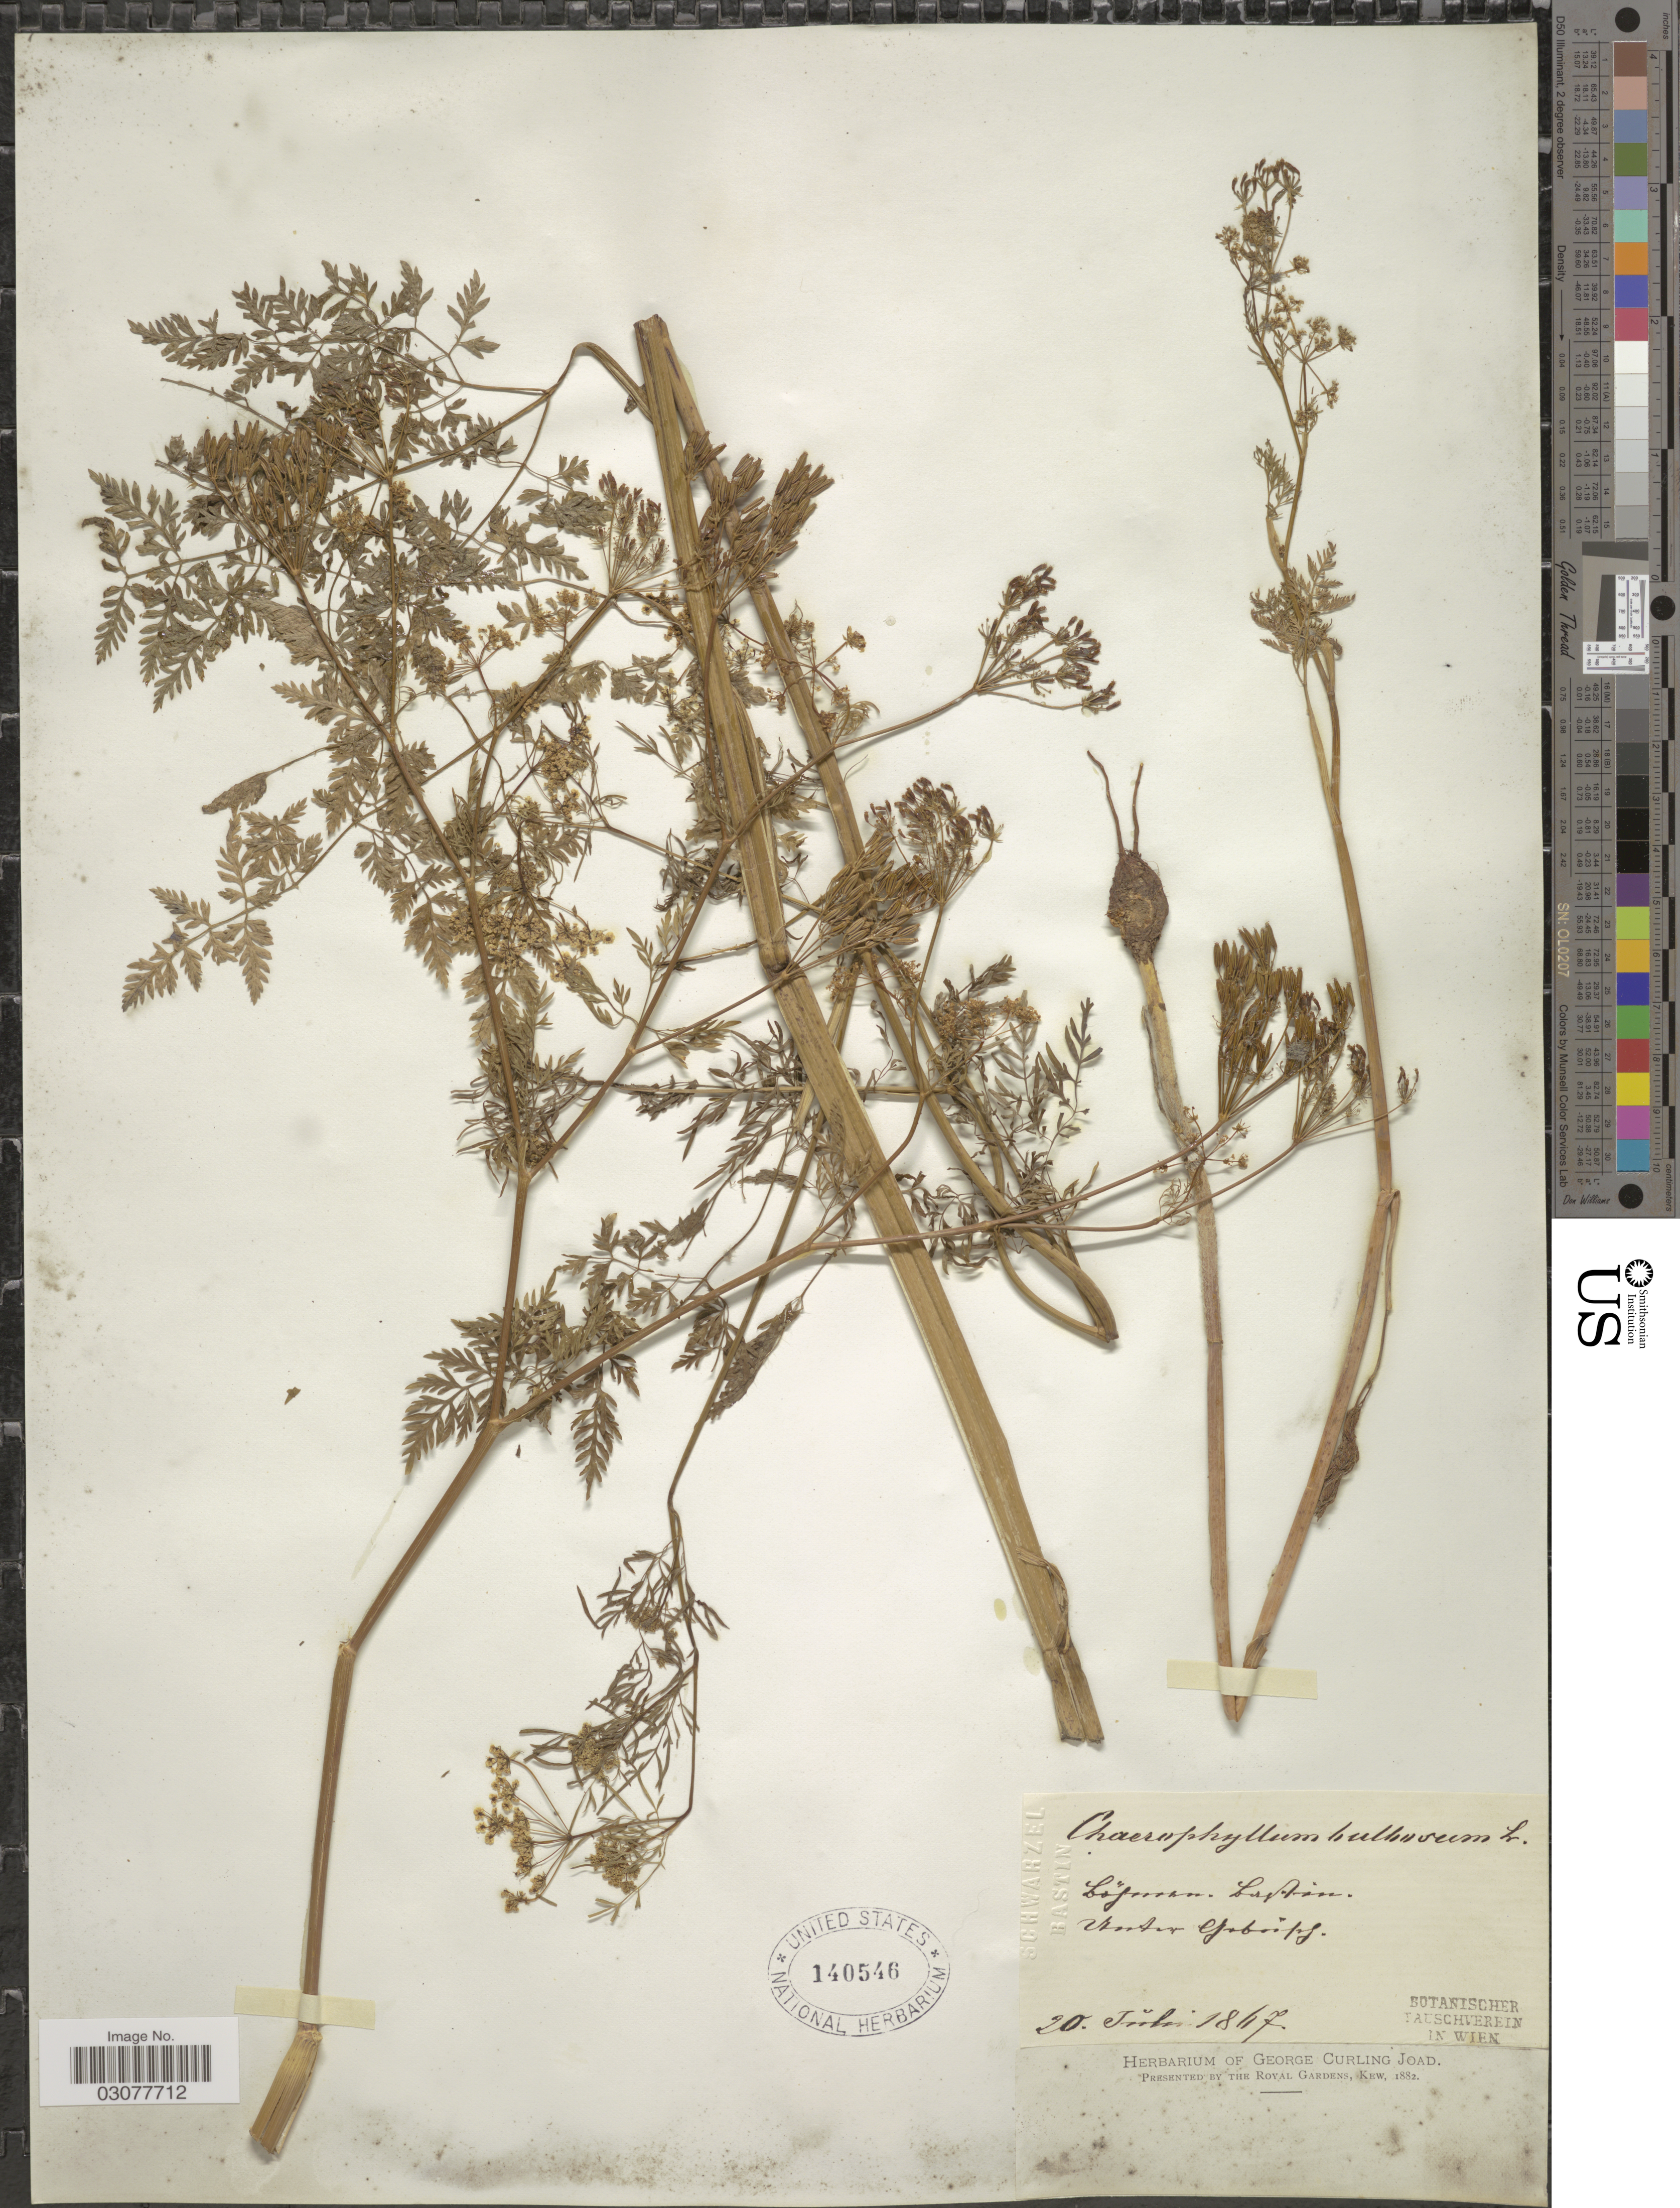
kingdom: Plantae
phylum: Tracheophyta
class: Magnoliopsida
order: Apiales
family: Apiaceae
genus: Chaerophyllum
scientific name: Chaerophyllum bulbosum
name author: L.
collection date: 1867-07-20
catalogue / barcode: US 140546